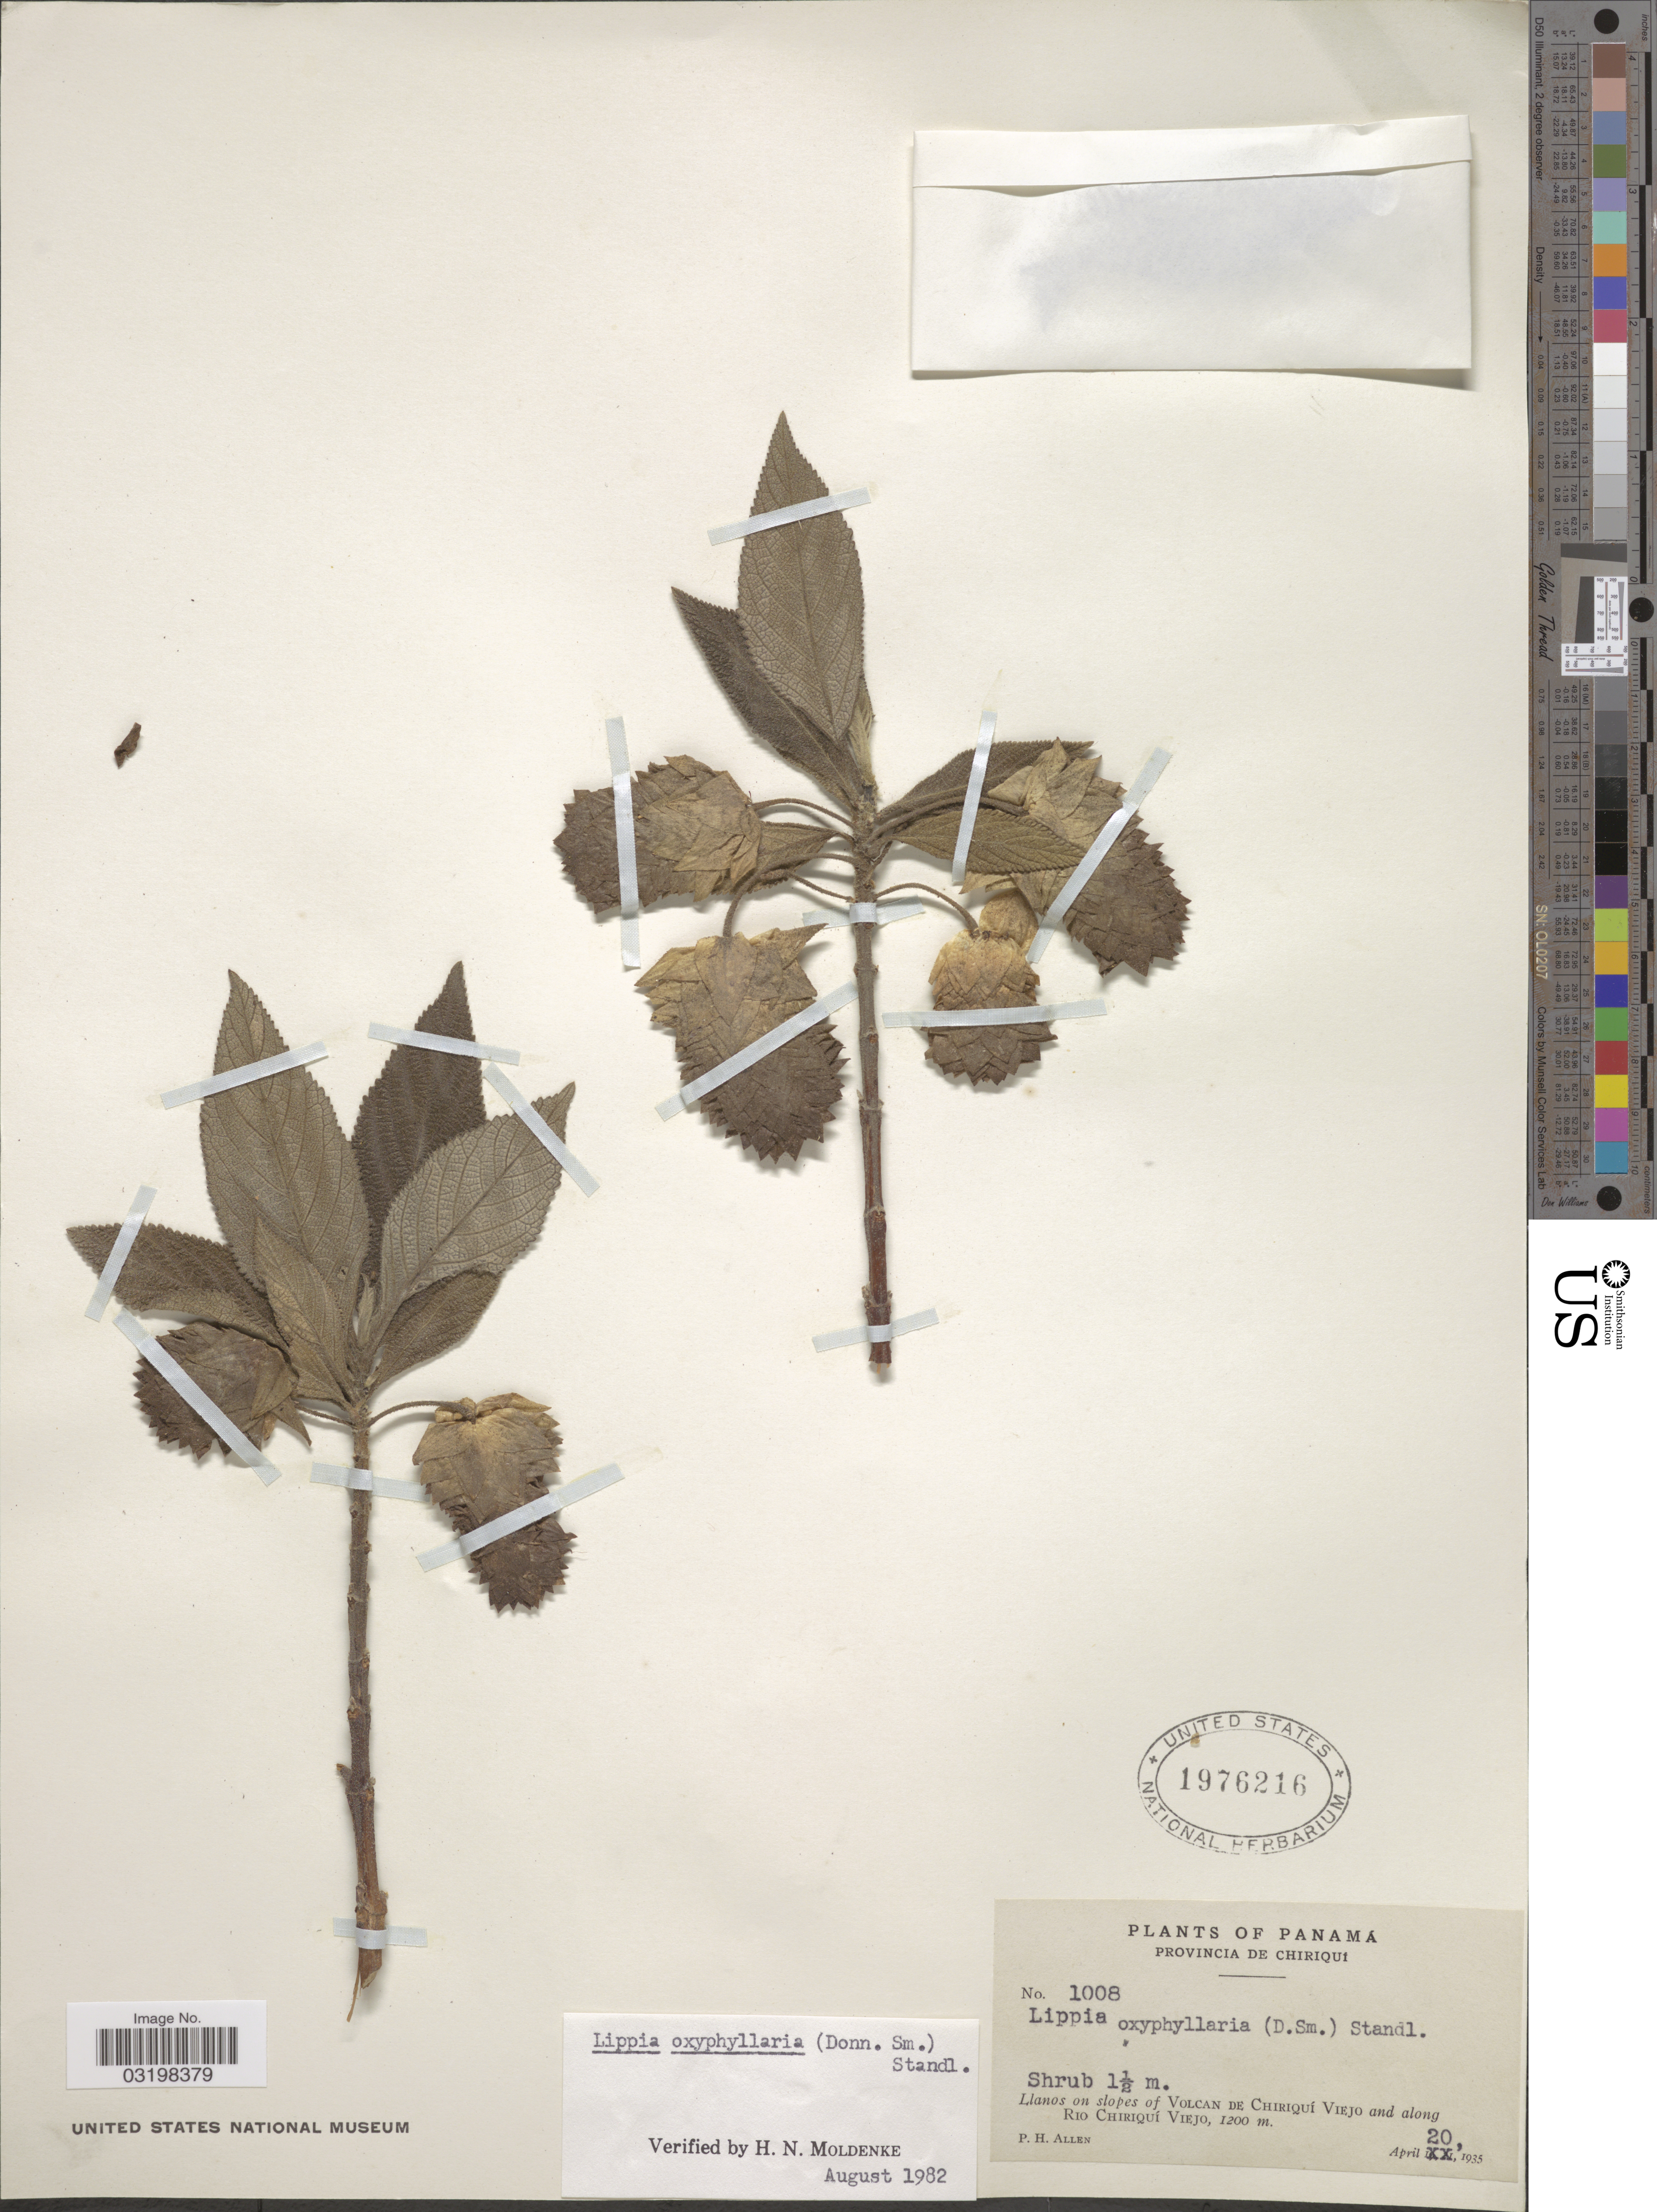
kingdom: Plantae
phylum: Tracheophyta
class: Magnoliopsida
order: Lamiales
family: Verbenaceae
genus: Lippia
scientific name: Lippia oxyphyllaria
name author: (Donn. Sm.) Standl.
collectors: P. H. Allen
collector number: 1008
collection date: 1935-04-20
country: Panama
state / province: Chiriqui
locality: Llanos on slopes of Volcan de Chiriquí Viejo and along Rio Chiriquí Viejo.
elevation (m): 1200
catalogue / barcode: US 1976216